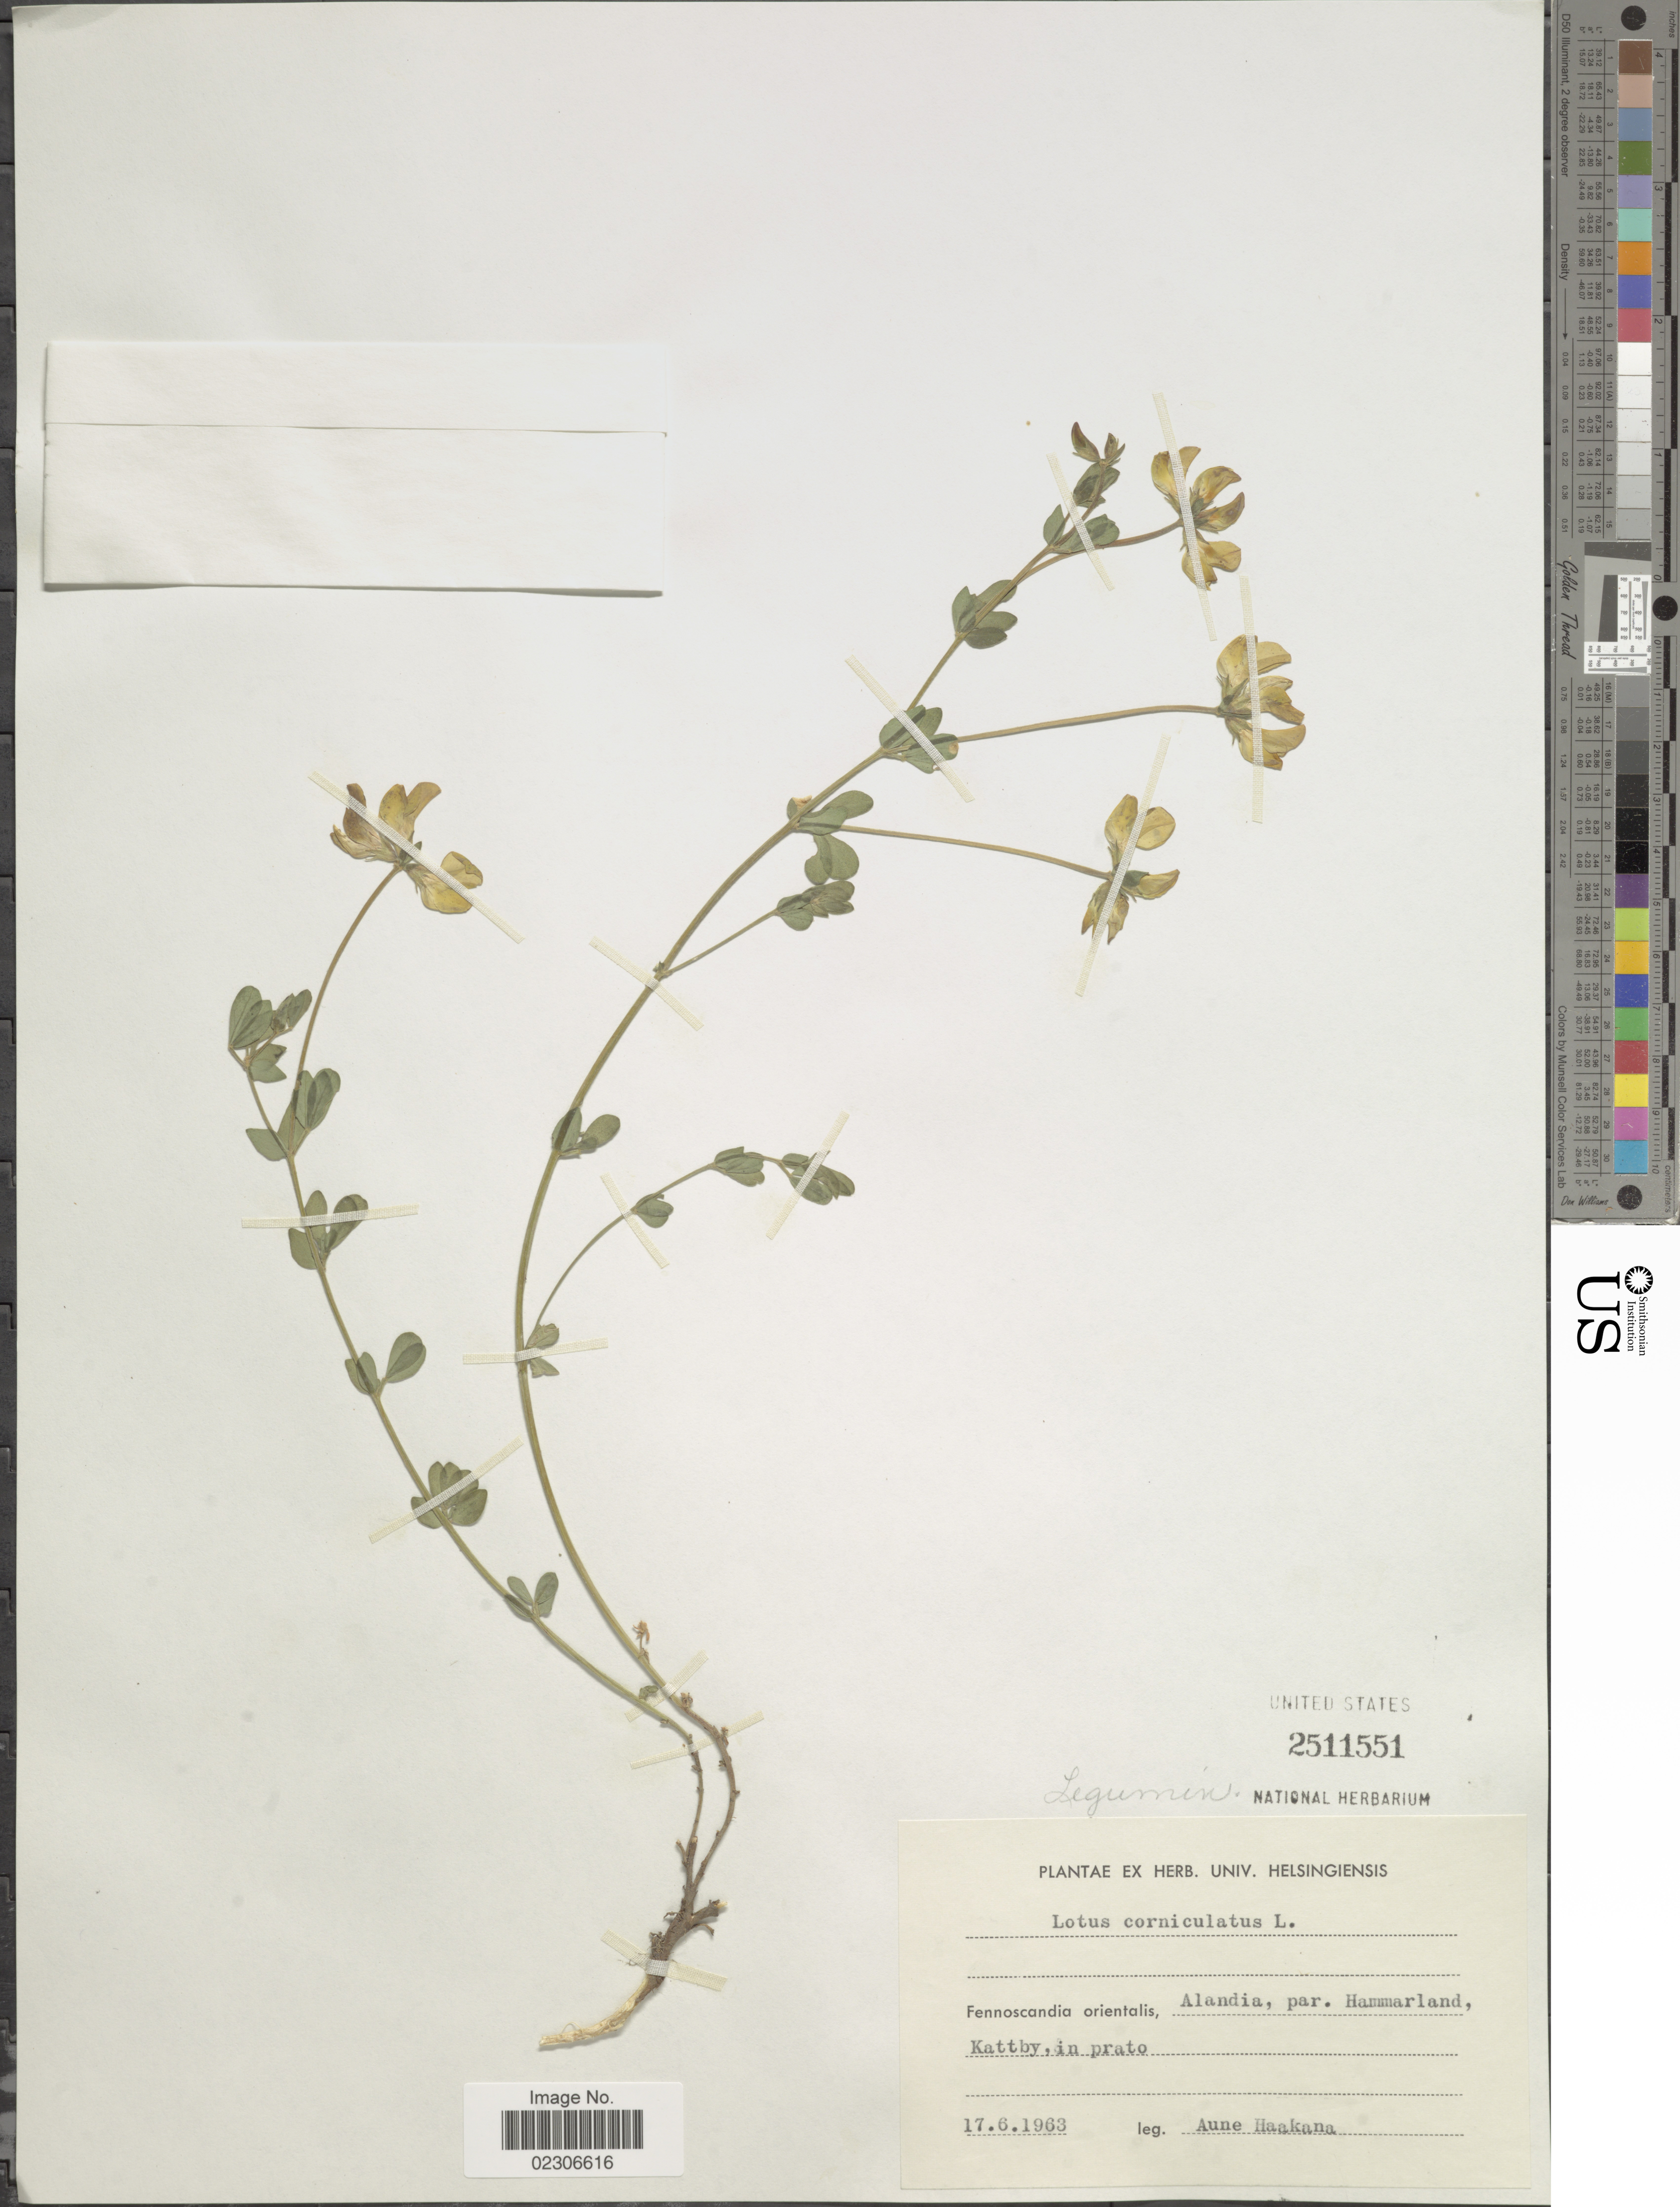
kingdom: Plantae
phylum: Tracheophyta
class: Magnoliopsida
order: Fabales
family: Fabaceae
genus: Lotus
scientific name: Lotus corniculatus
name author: L.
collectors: A. Haakana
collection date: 1963-06-17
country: Finland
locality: Fennoscandia orientalis, Alandia, par. Hammarland, Kattby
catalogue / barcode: US 2511551